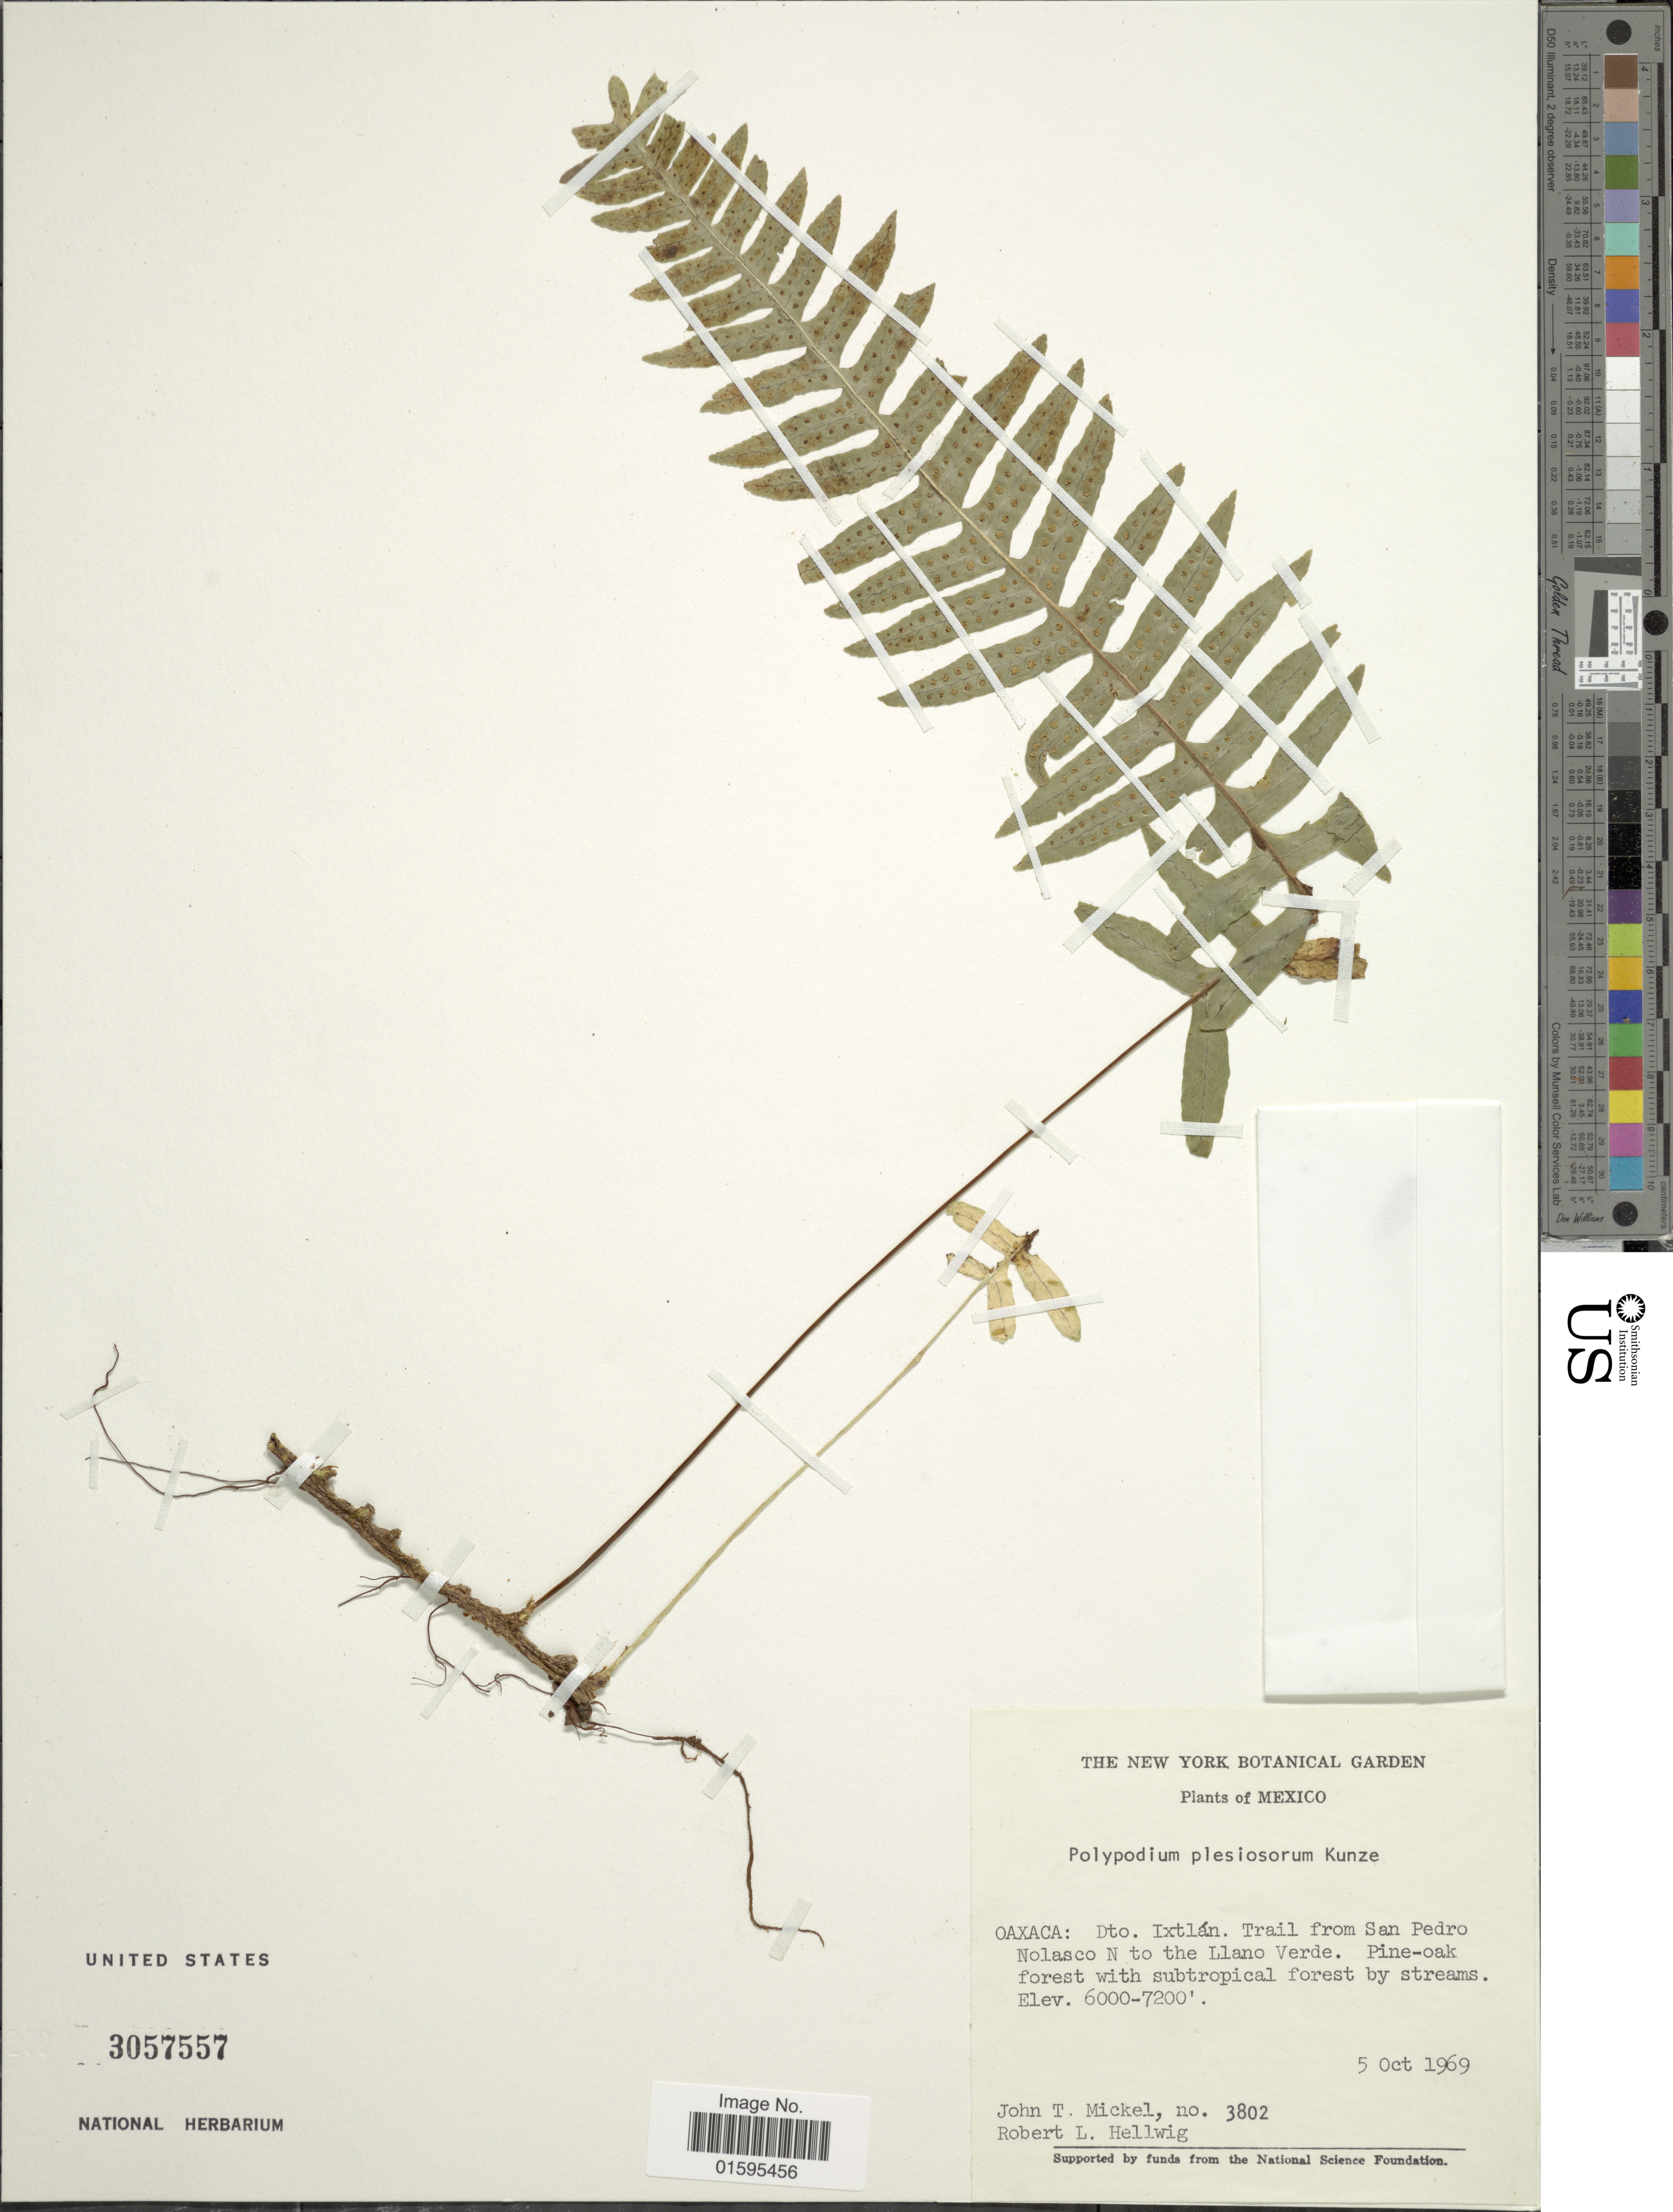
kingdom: Plantae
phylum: Tracheophyta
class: Polypodiopsida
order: Polypodiales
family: Polypodiaceae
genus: Polypodium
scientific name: Polypodium plesiosorum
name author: Kunze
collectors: J. T. Mickel & R. Hellwig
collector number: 3802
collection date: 1969-10-05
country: Mexico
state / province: Oaxaca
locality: Dto. Ixtlán, Trail from San Pedro Nolasco N to the Llano Verde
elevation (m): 1829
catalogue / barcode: US 3057557